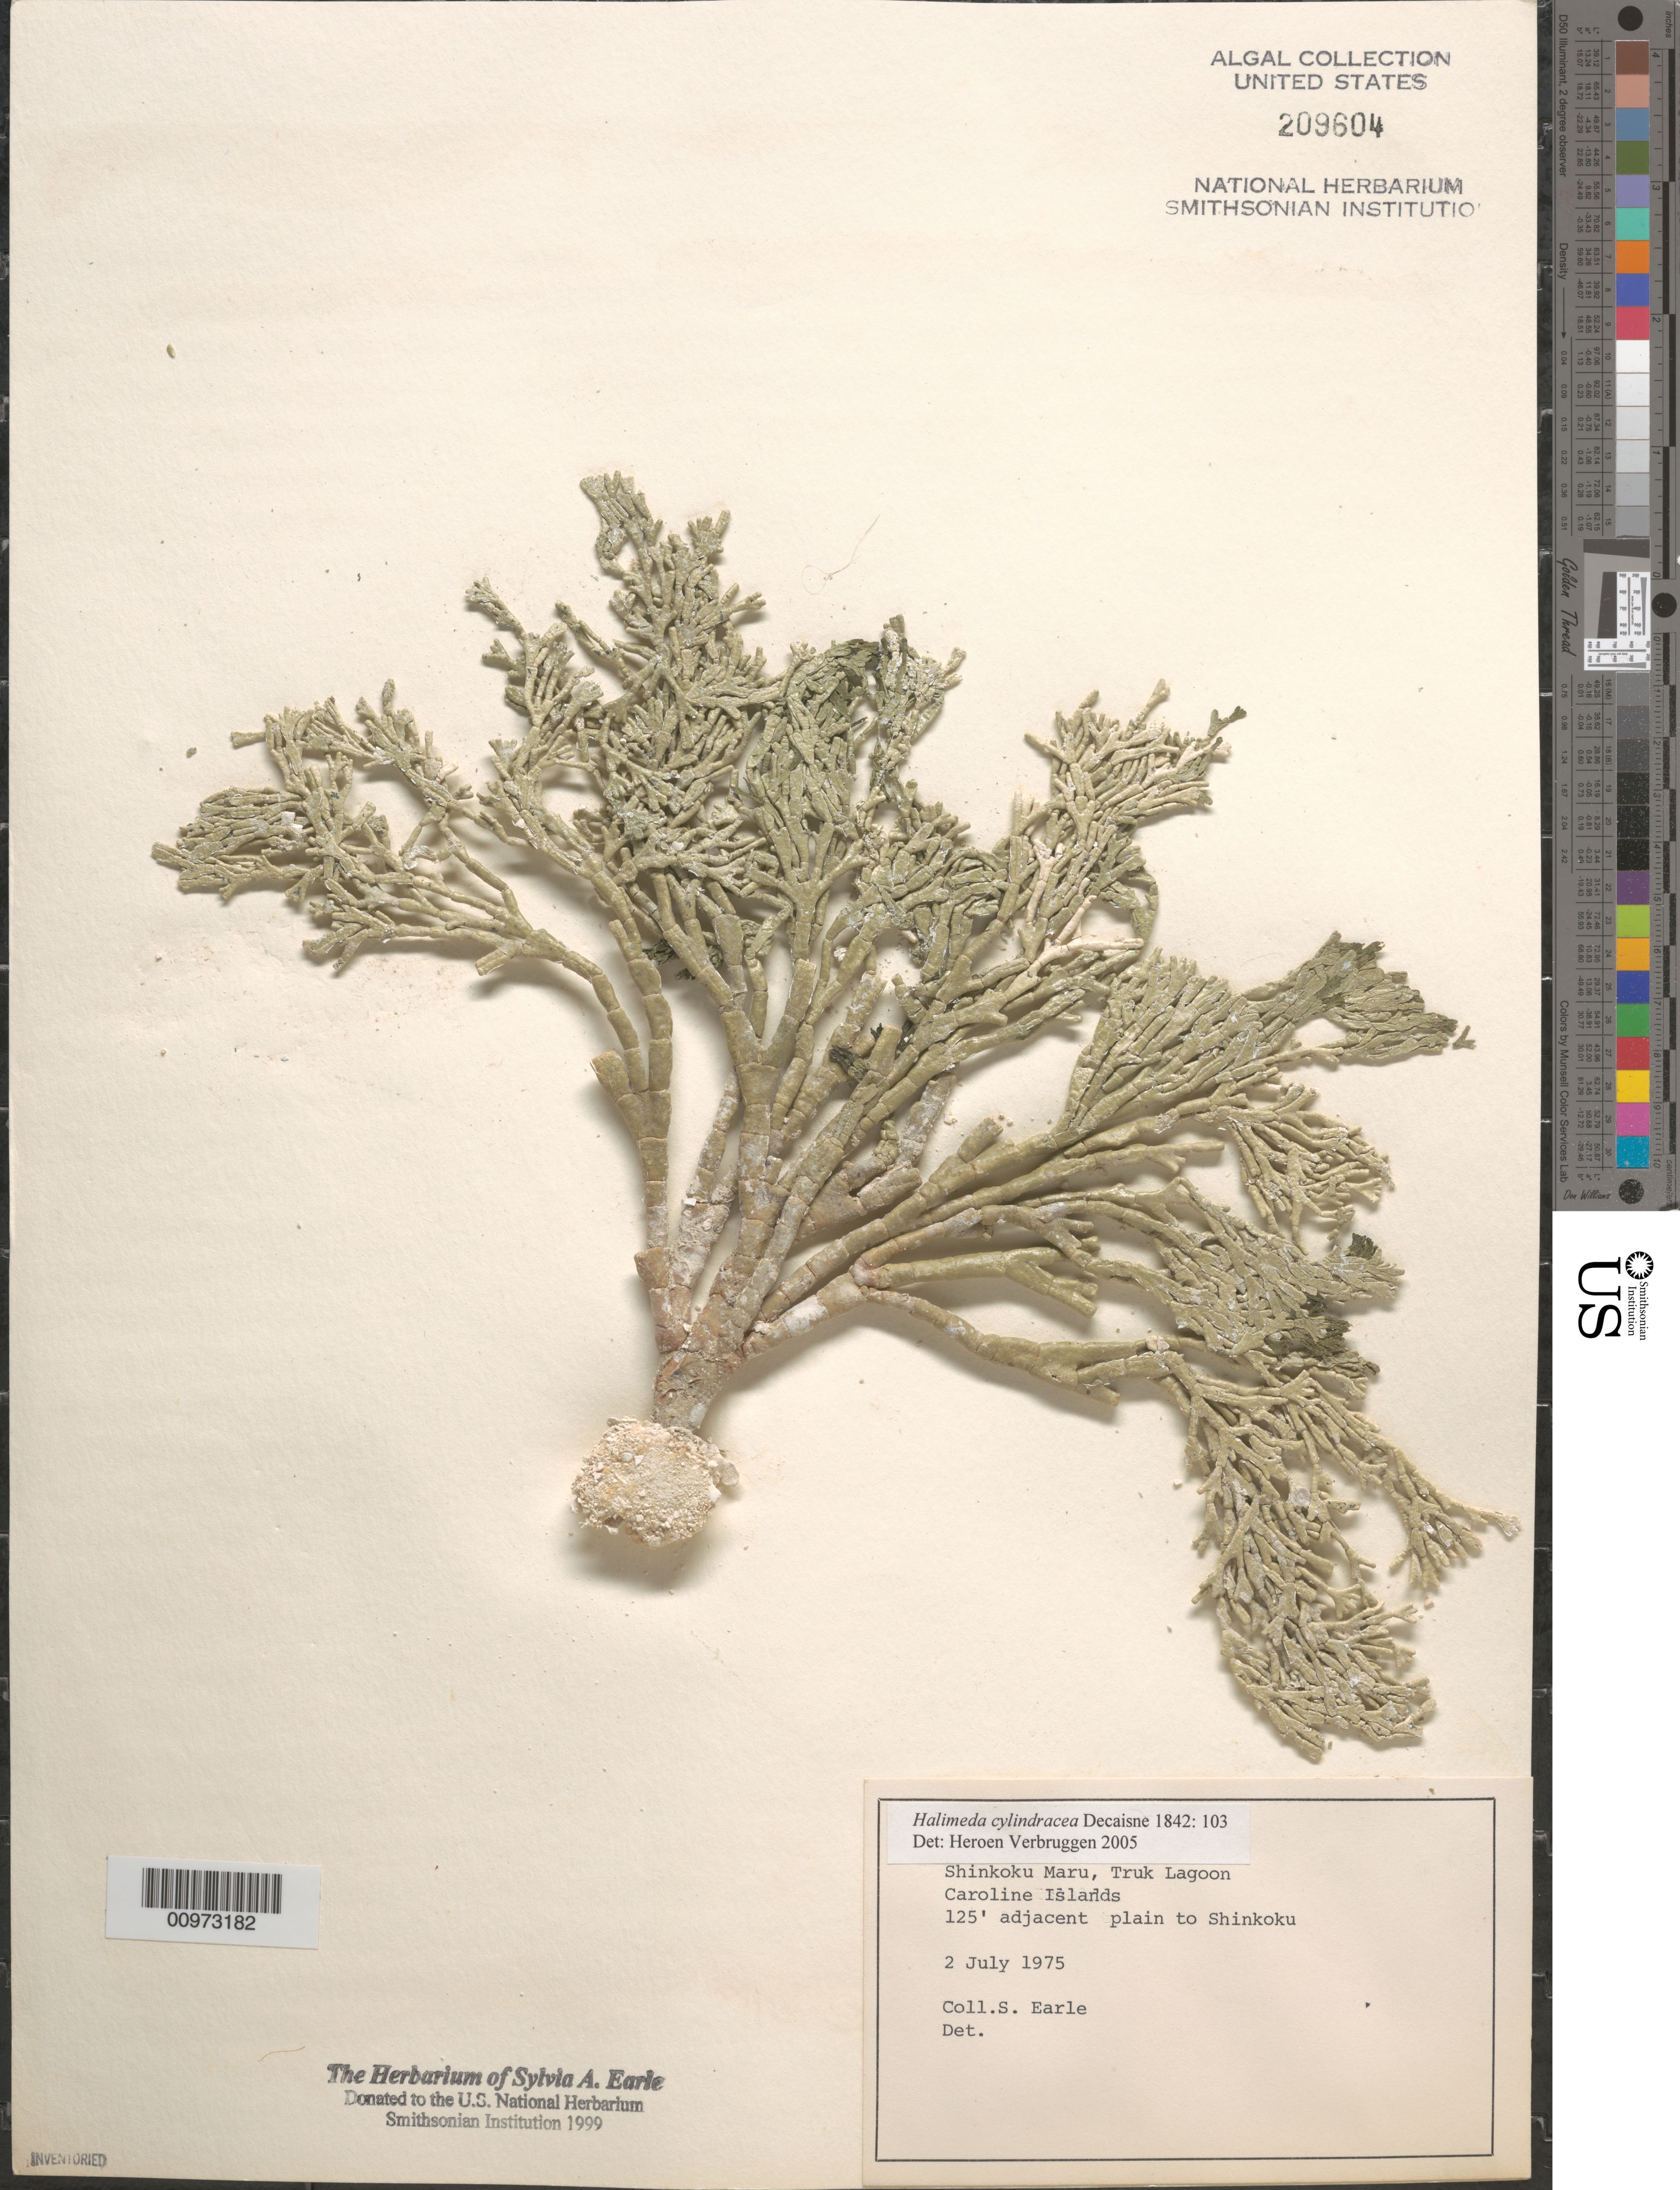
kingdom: Plantae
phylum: Chlorophyta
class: Ulvophyceae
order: Bryopsidales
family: Halimedaceae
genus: Halimeda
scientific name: Halimeda cylindracea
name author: Decne.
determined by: Verbruggen, H.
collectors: S. A. Earle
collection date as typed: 02 Jul 1975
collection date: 1975-07-02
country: Micronesia, Federated States of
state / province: Truk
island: Truk (Chuuk) Is.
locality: Chuuk Lagoon (Truk Lagoon), Shinkoku Maru shipwreck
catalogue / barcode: US 209604